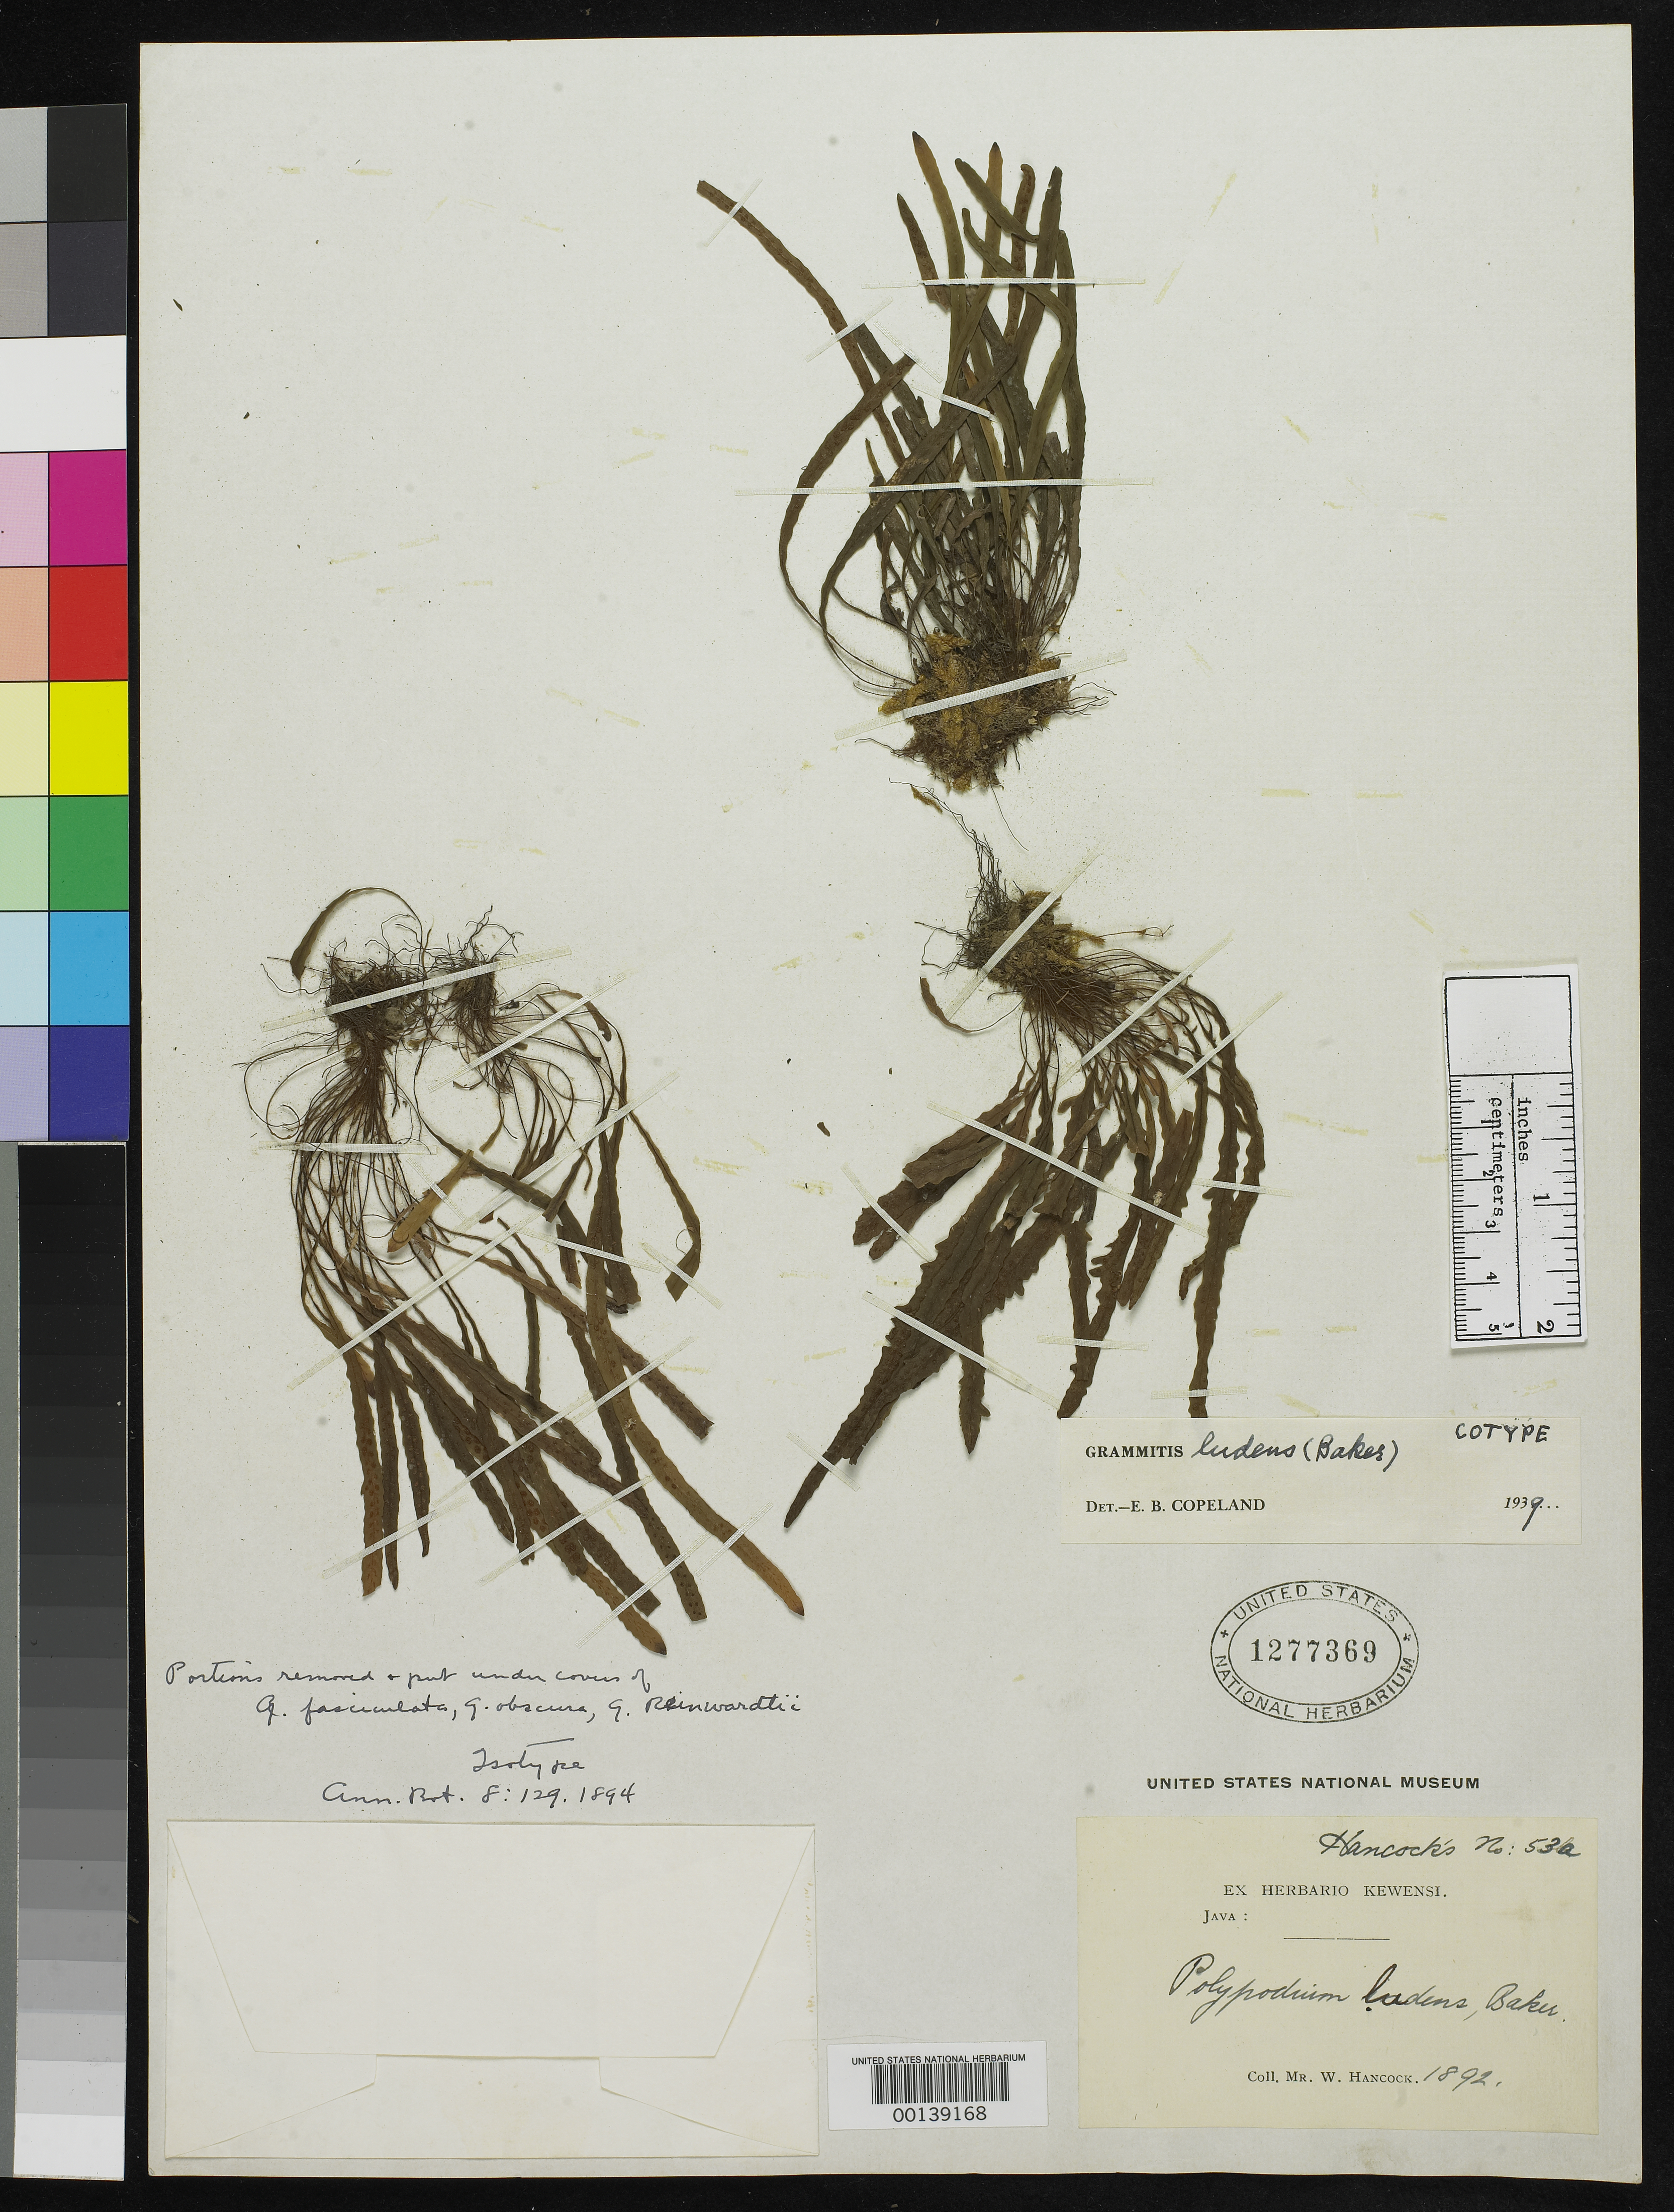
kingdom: Plantae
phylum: Tracheophyta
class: Polypodiopsida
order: Polypodiales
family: Polypodiaceae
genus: Polypodium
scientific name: Polypodium ludens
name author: Baker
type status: Type Collection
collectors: W. Hancock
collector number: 53a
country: Indonesia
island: Java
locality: Java.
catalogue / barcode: US 1277369